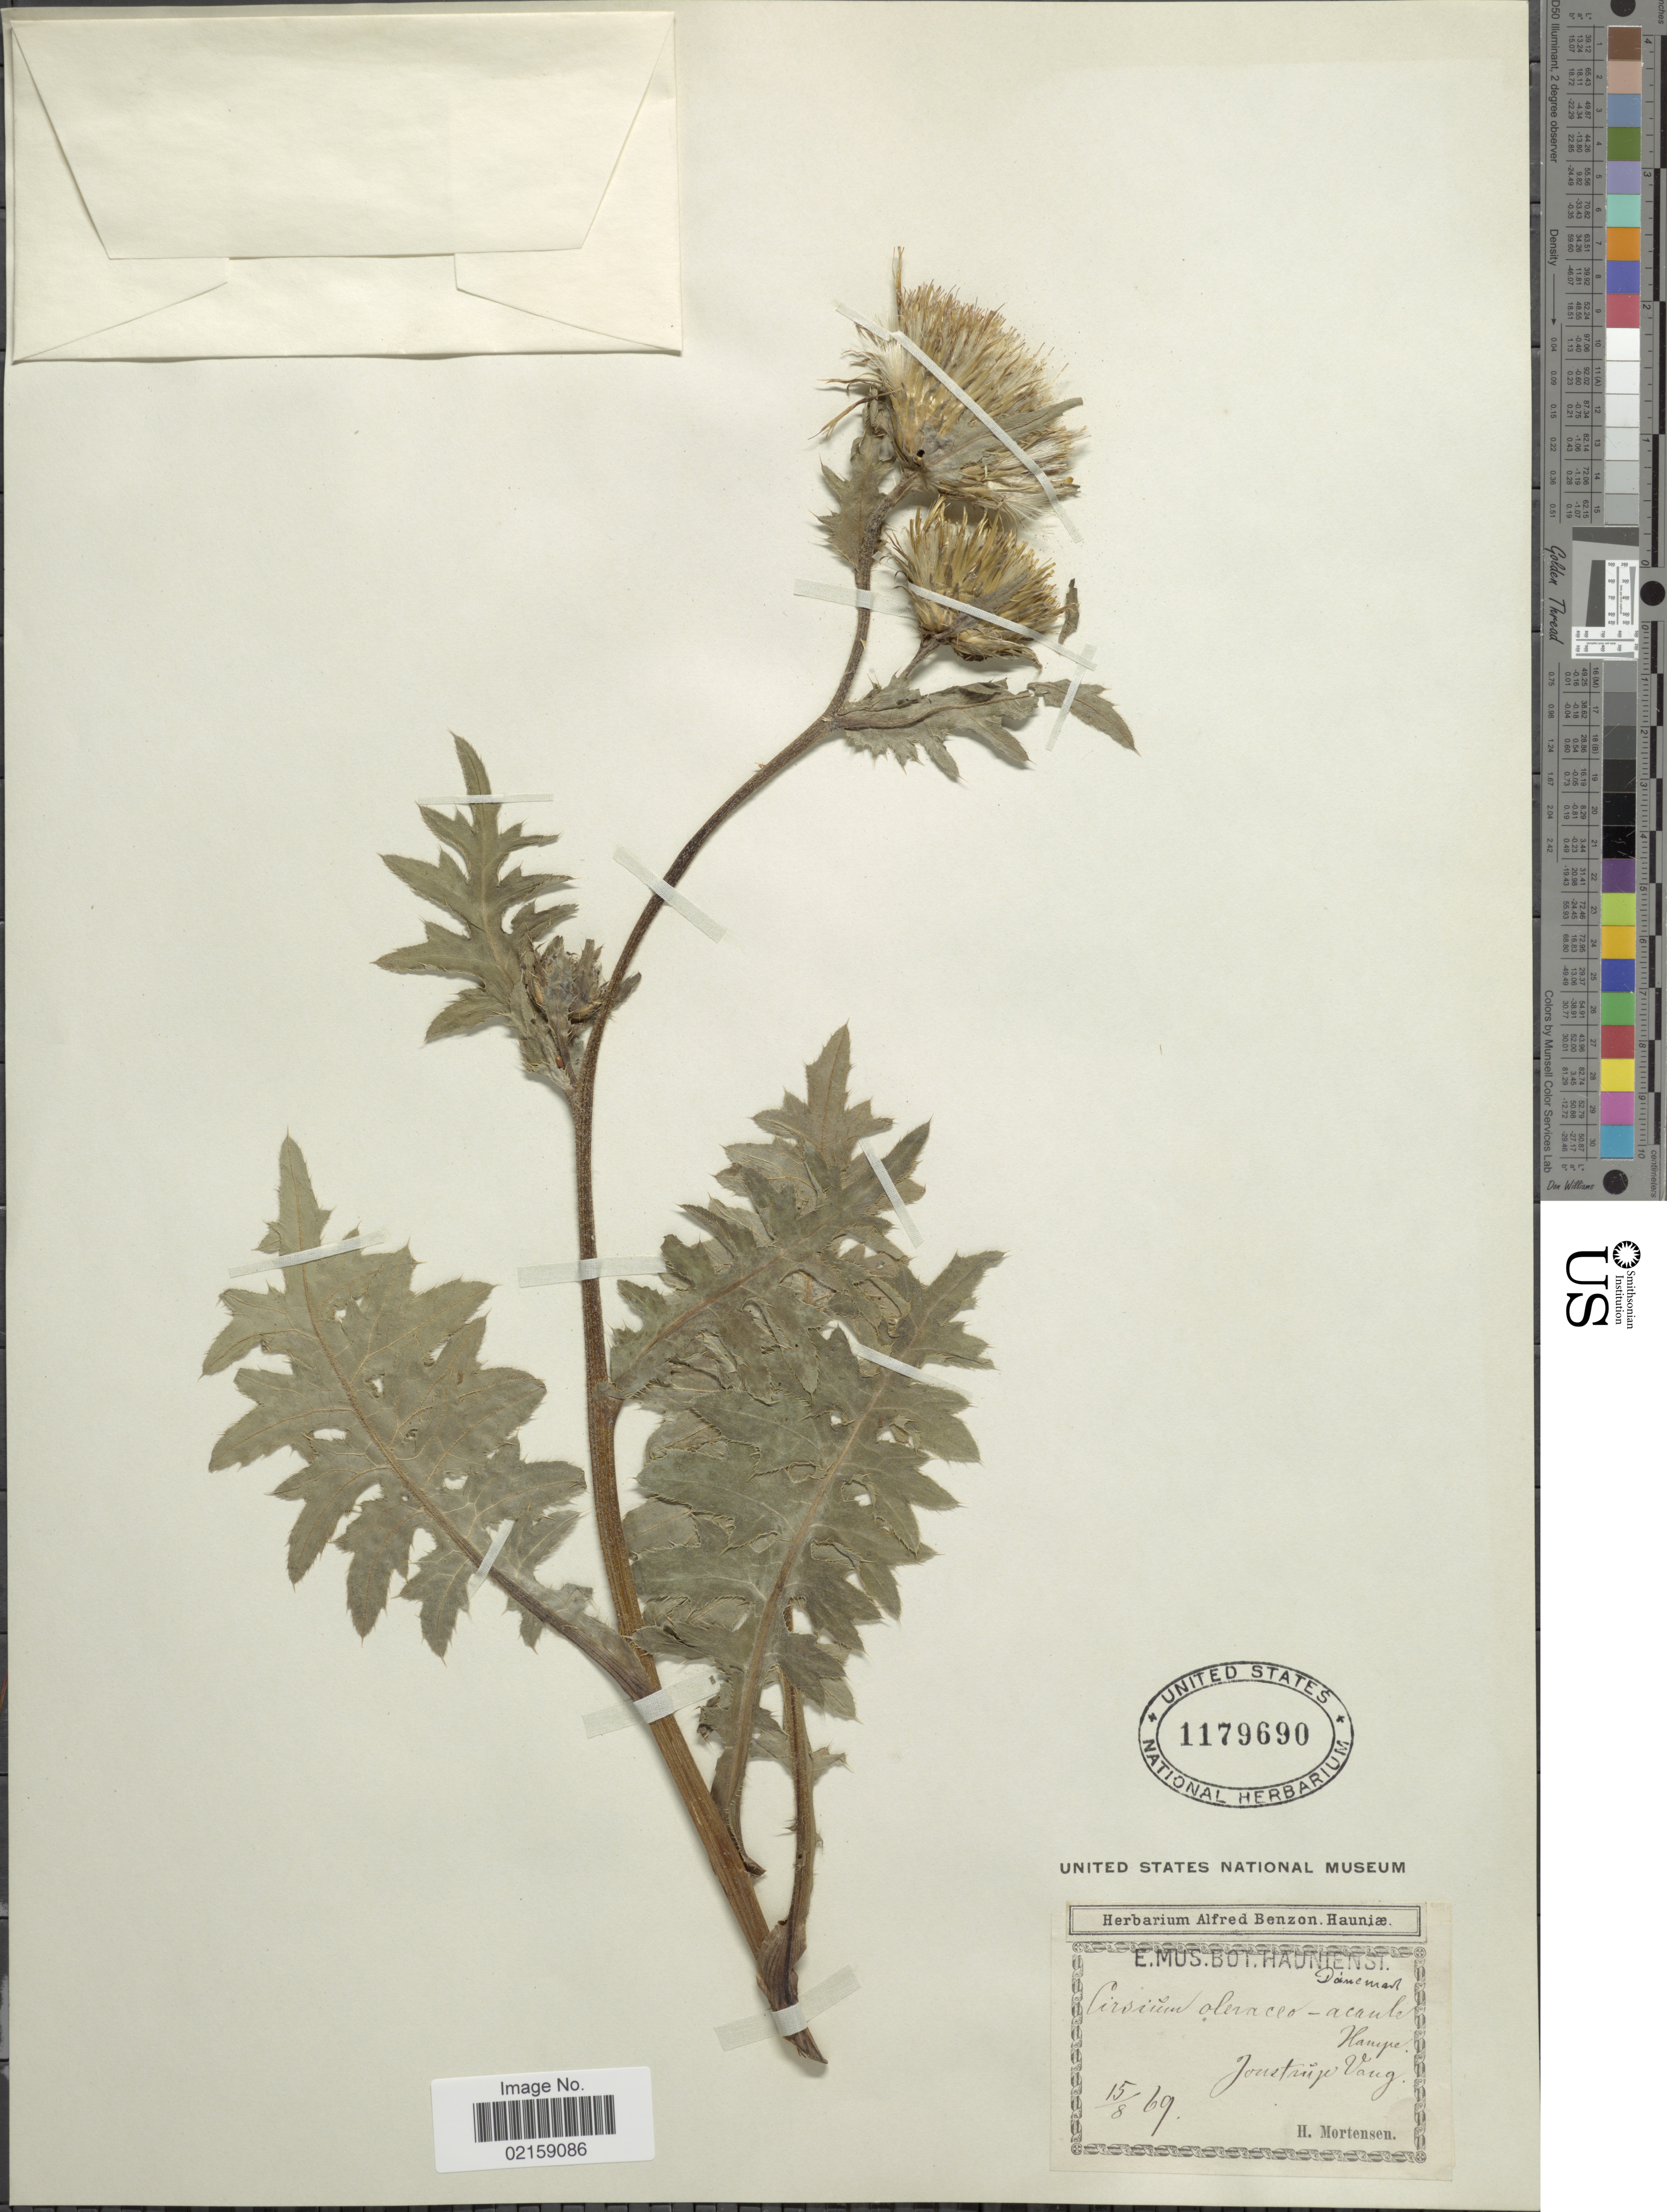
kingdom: Plantae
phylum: Tracheophyta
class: Magnoliopsida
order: Asterales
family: Asteraceae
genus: Cirsium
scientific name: Cirsium oleraceum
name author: (L.) Scop.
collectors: H. Mortensen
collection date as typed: Transcribed d/m/y: 15/8/69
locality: Hampe, Jonstrupe Vaug. [interpreted]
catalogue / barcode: US 1179690